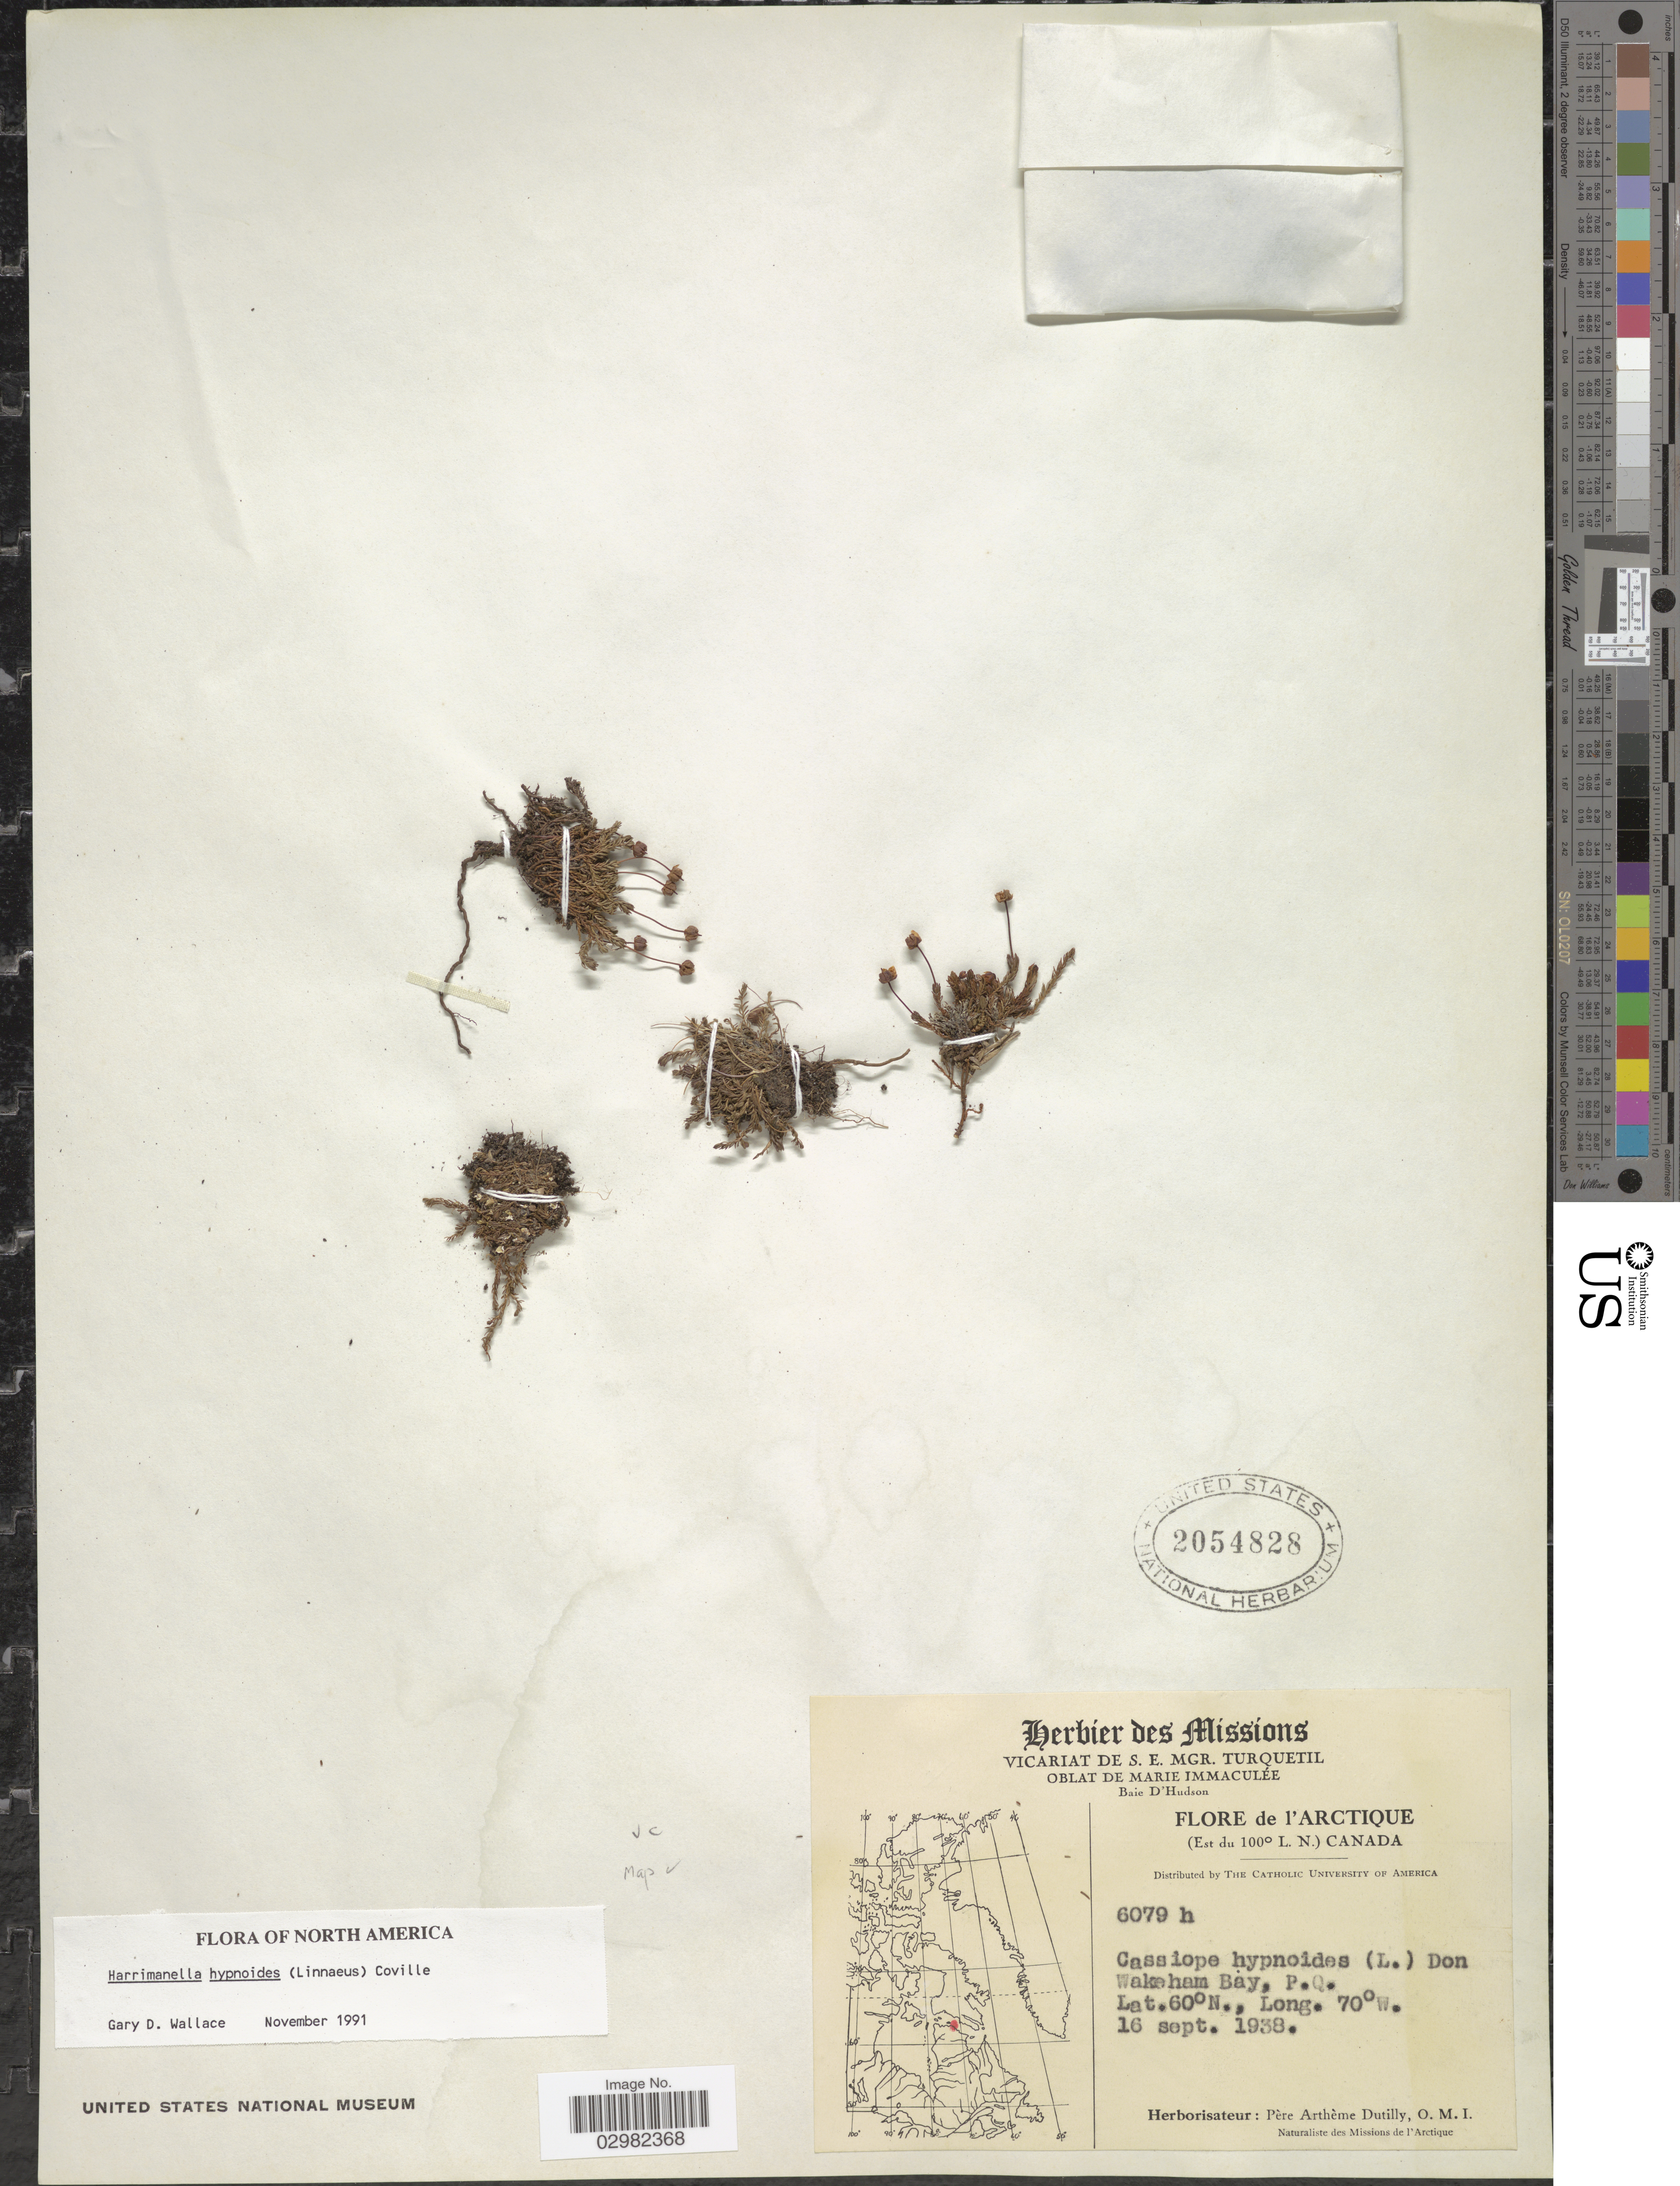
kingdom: Plantae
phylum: Tracheophyta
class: Magnoliopsida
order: Ericales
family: Ericaceae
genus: Harrimanella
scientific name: Harrimanella hypnoides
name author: (L.) Coville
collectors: A. Dutilly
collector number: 6079 h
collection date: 1938-09-16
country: Canada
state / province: Quebec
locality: L'Arctique, Wakeham Bay, P.Q.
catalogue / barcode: US 2054828